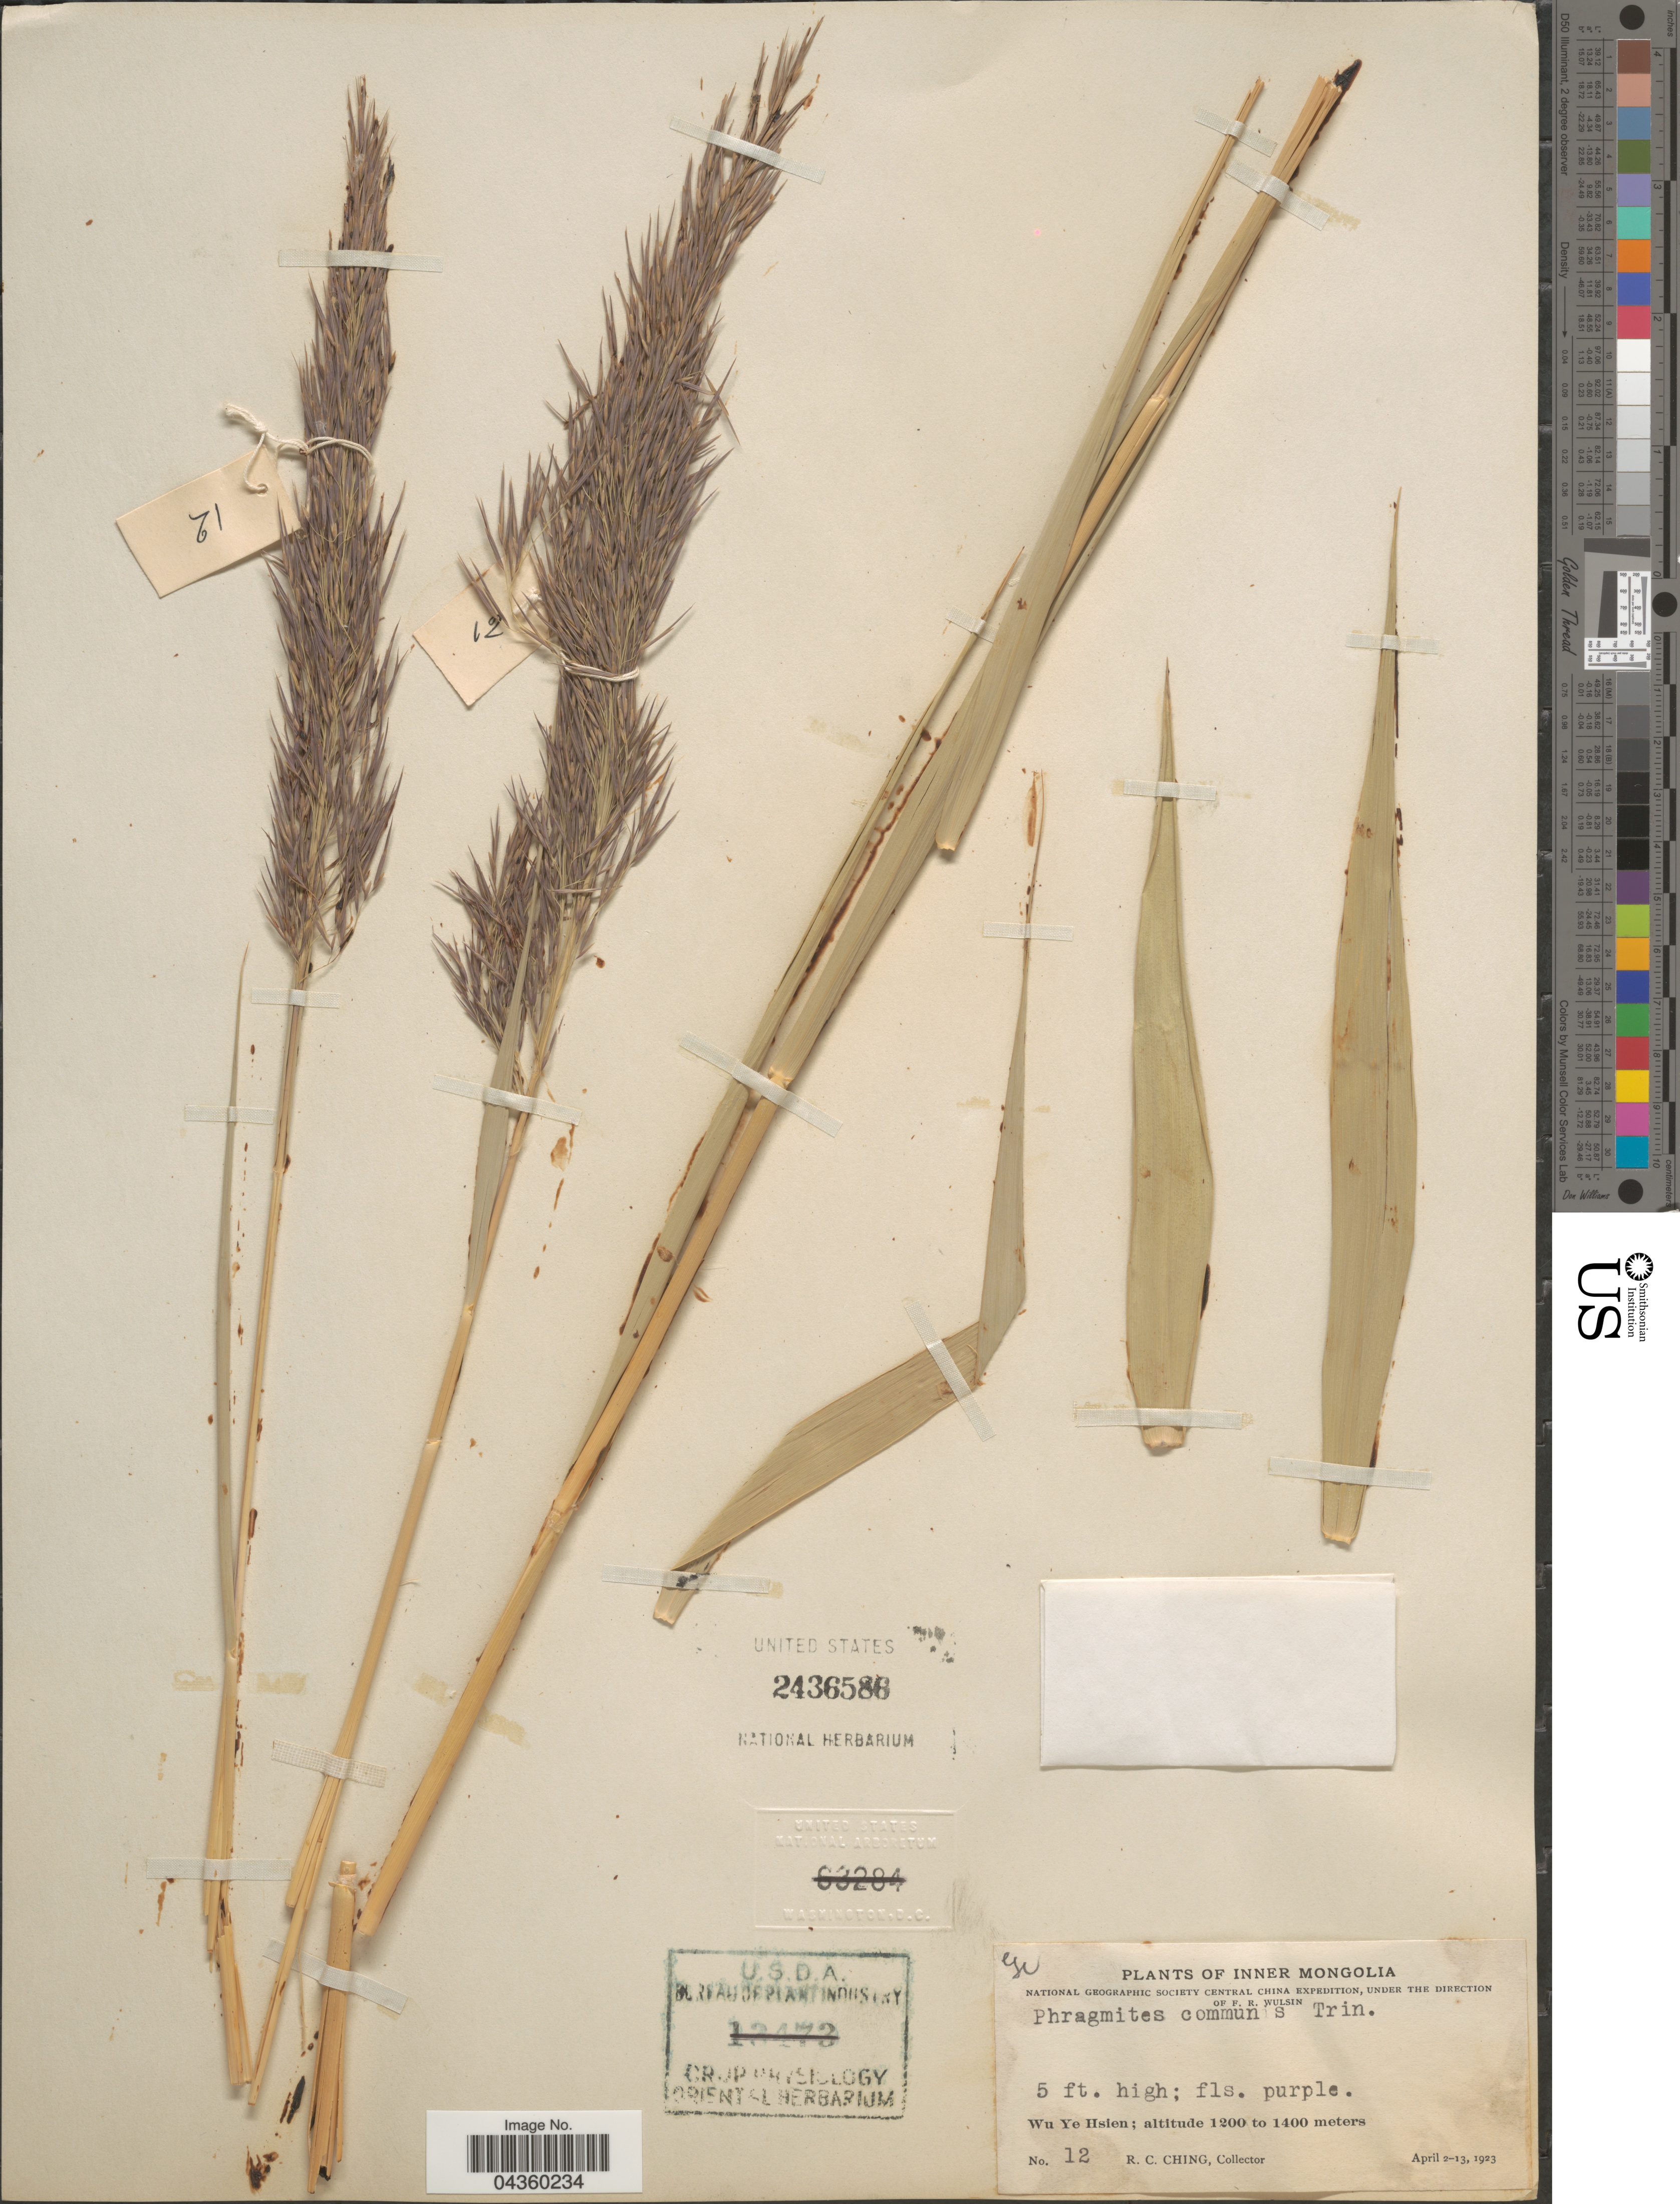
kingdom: Plantae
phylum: Tracheophyta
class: Liliopsida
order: Poales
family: Poaceae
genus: Phragmites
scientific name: Phragmites australis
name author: (Cav.) Trin. ex Steud.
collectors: R. C. Ching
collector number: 12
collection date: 1923-04-02/1923-04-13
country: China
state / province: Nei Monggol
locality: Inner Mongolia. National Geographic Society Central China Expedition. Wu Ye Hsien.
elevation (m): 1200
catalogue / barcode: US 2436586